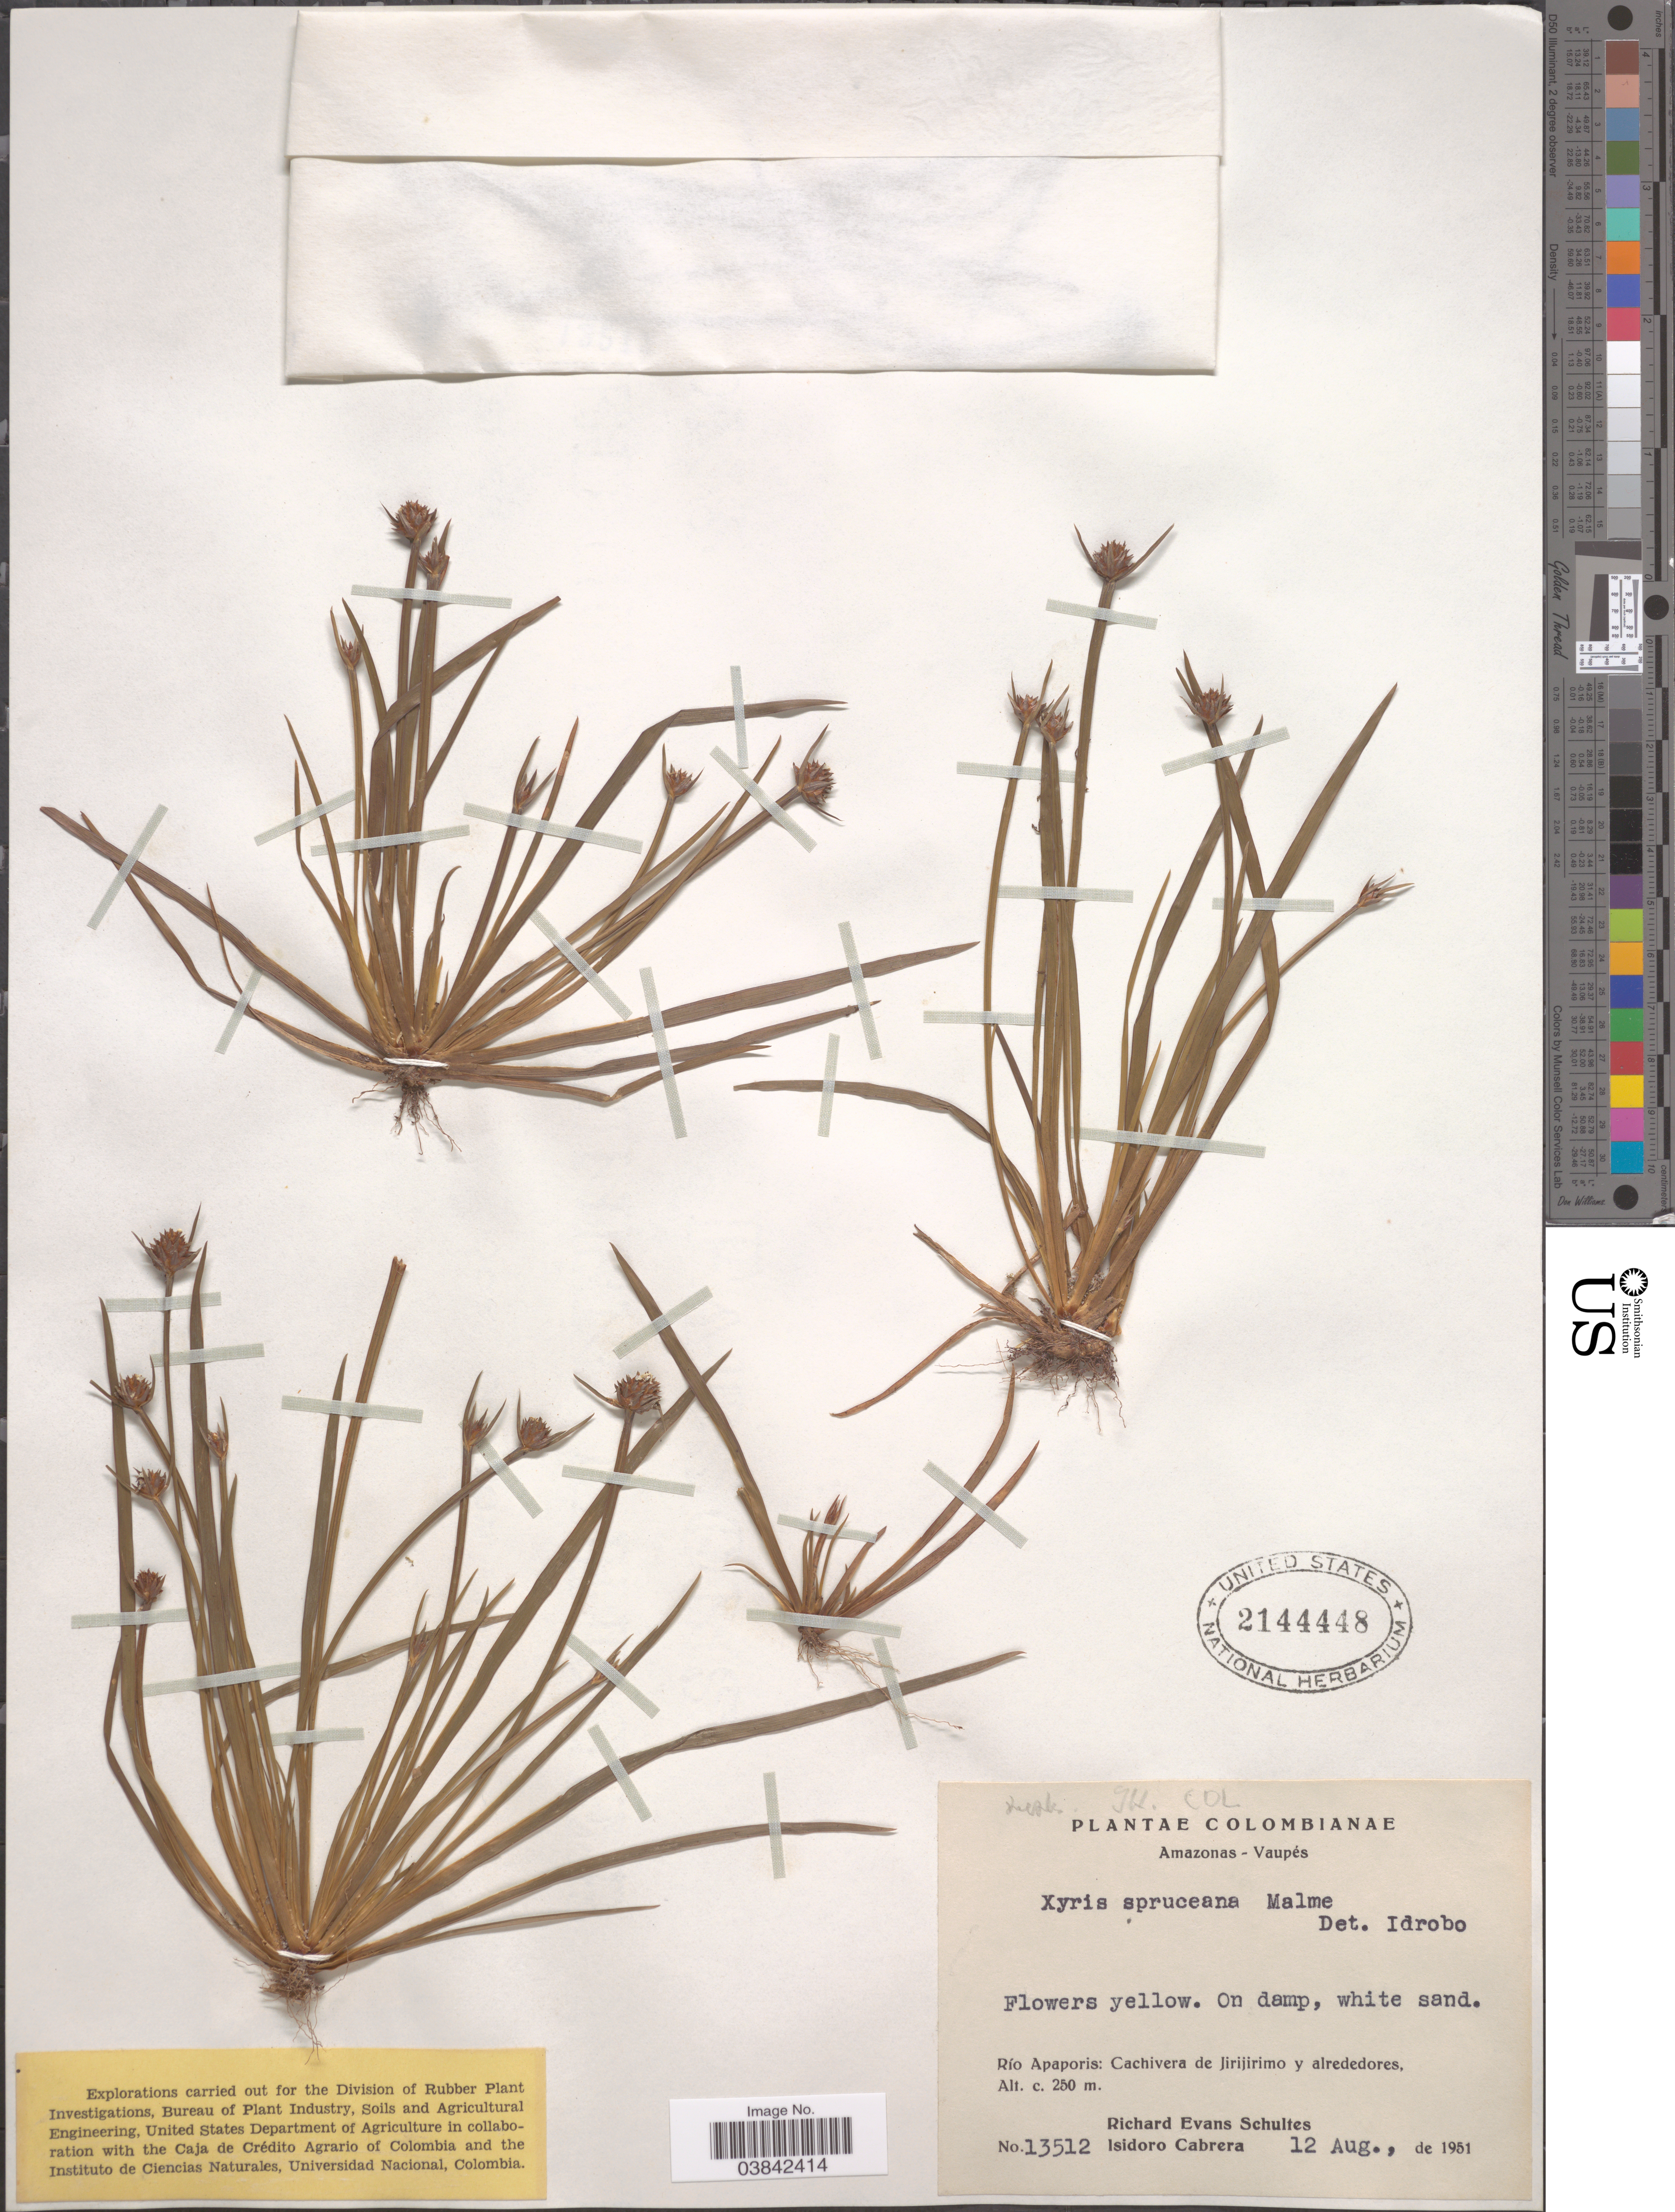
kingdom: Plantae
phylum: Tracheophyta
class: Liliopsida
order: Poales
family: Xyridaceae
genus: Xyris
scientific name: Xyris spruceana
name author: Malme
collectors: R. E. Schultes & I. Cabrera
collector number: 13512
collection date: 1951-08-12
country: Colombia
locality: Amazonas - Vaupés. Río Apaporis: Cachivera de Jirijirimo y alrededores.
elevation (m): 250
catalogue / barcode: US 2144448